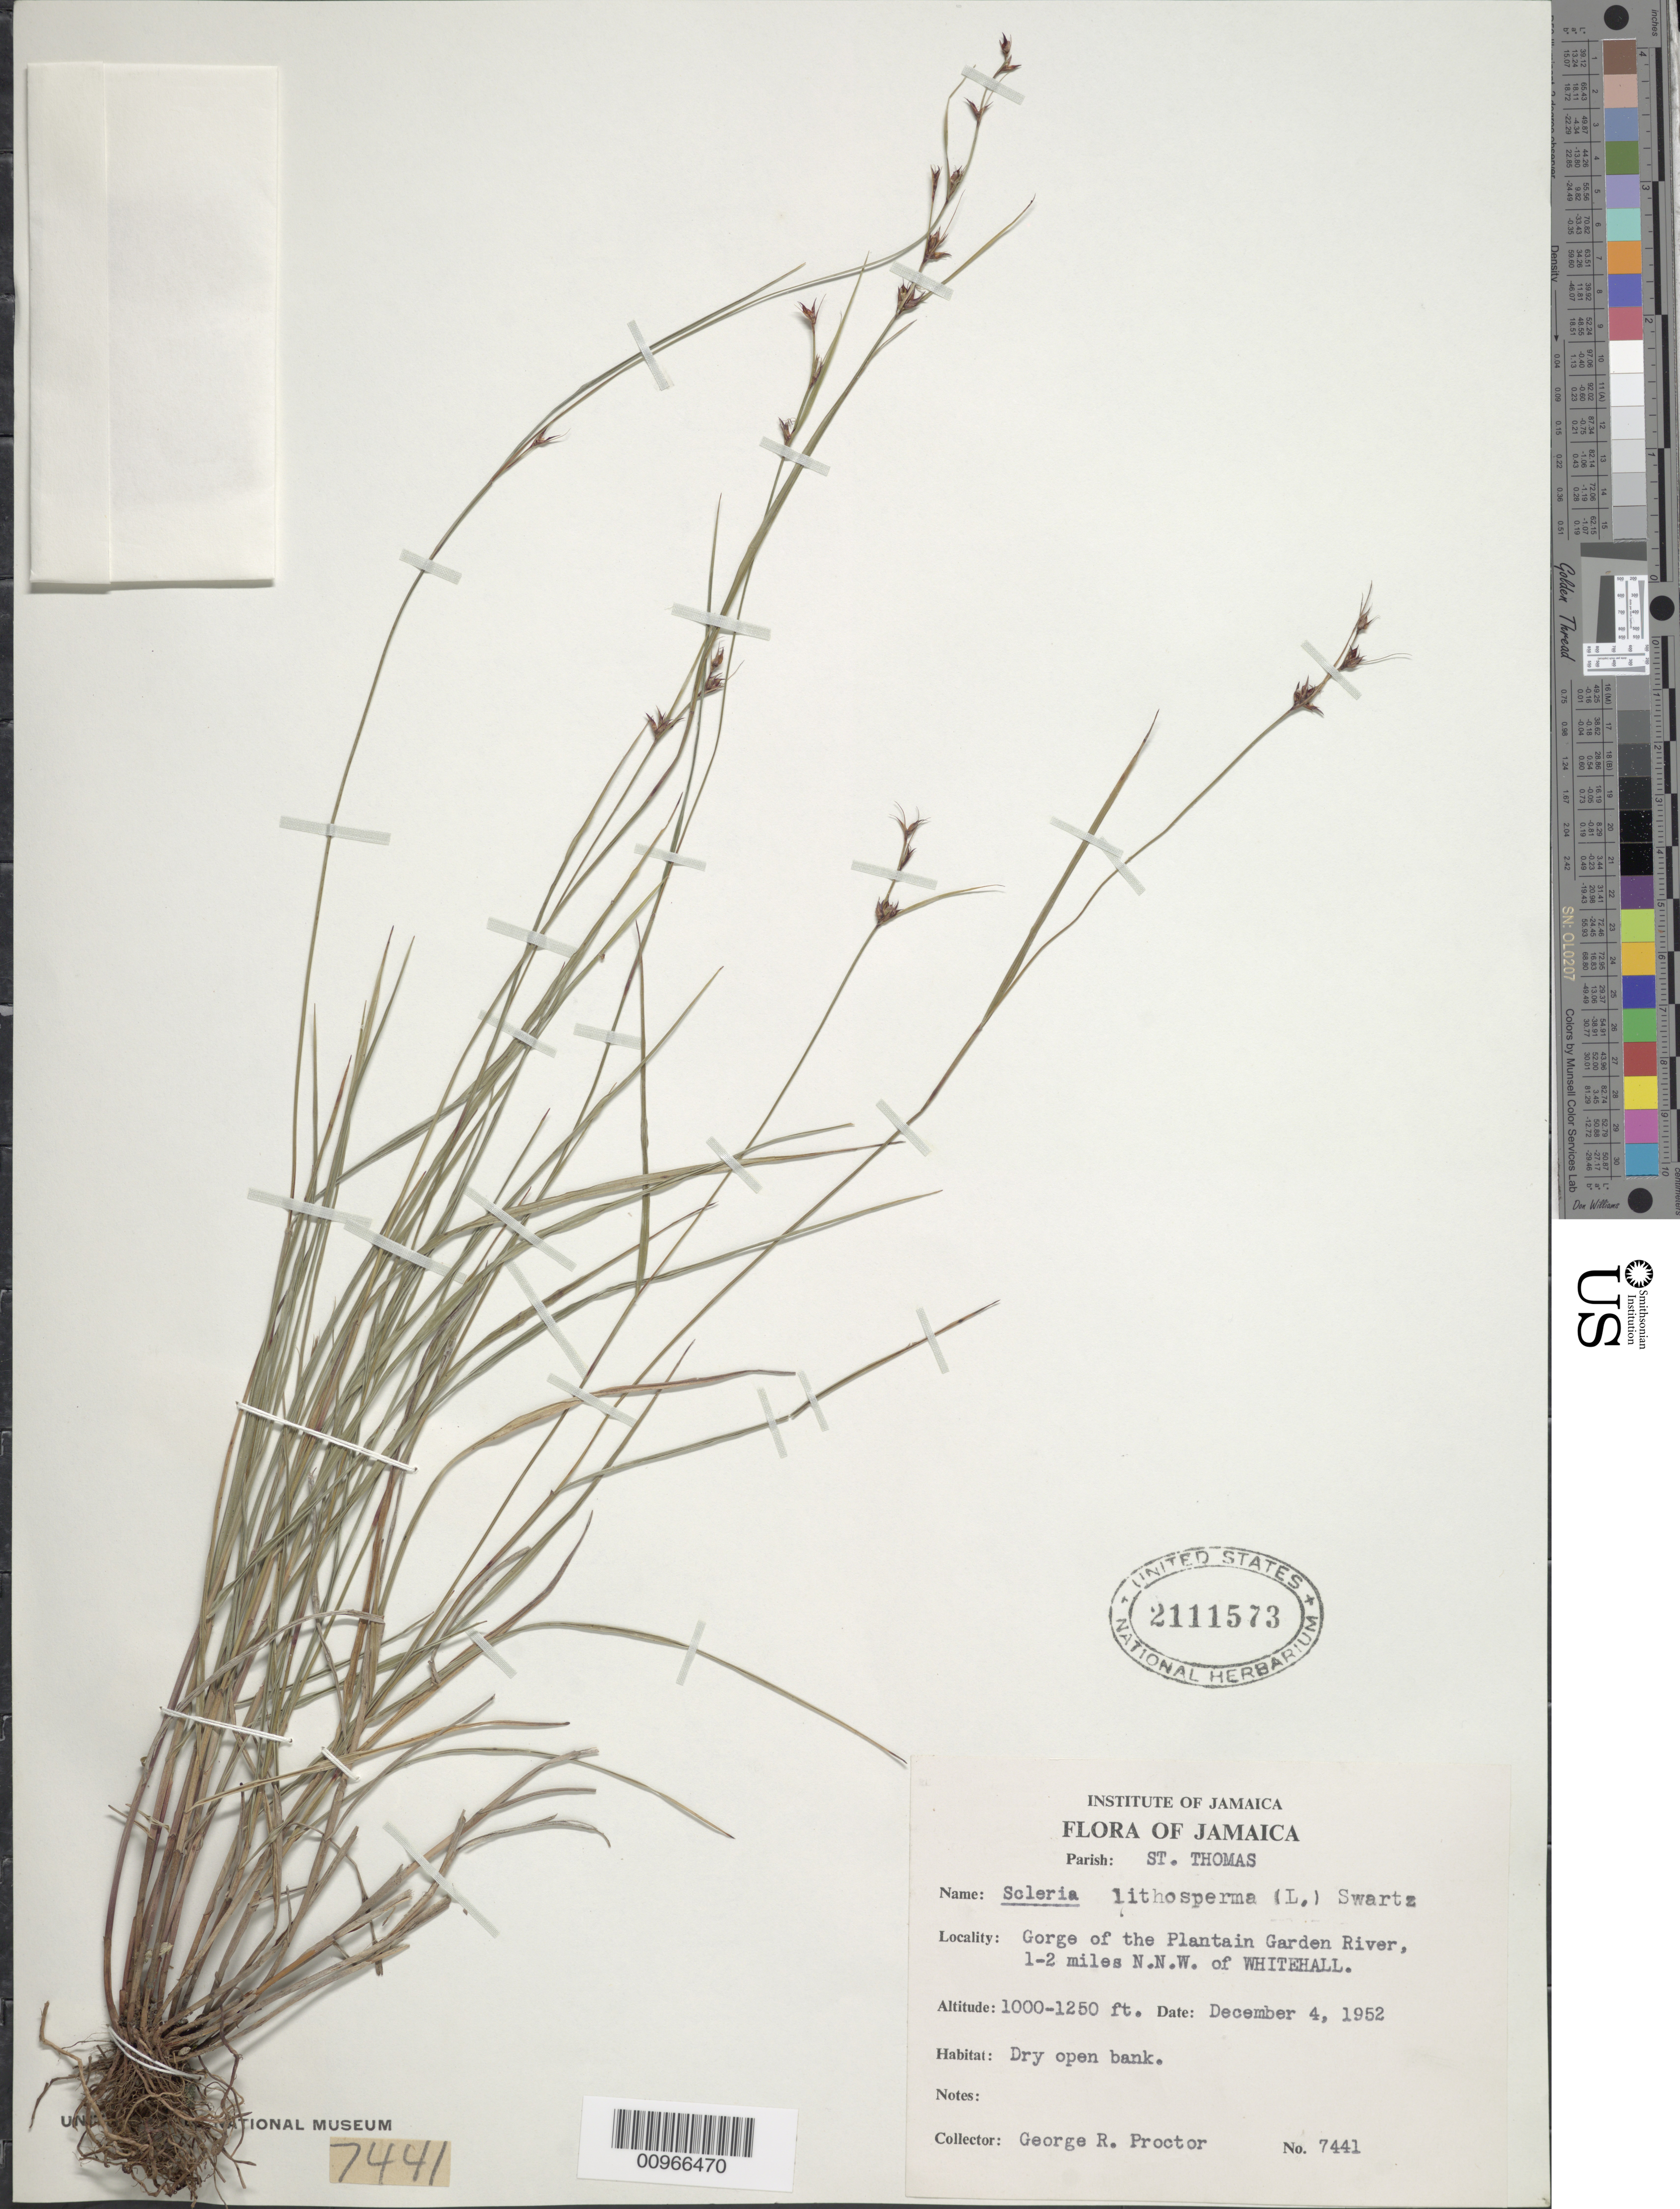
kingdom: Plantae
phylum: Tracheophyta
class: Liliopsida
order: Poales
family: Cyperaceae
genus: Scleria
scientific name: Scleria lithosperma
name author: (L.) Sw.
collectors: G. R. Proctor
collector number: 7441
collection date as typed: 04 Dec 1952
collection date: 1952-12-04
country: Jamaica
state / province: Saint Thomas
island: Jamaica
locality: Gorge of the Plantain Garden River, 1-2 miles NNW of Whitehall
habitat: Dry open bank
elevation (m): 305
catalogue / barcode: US 2111573